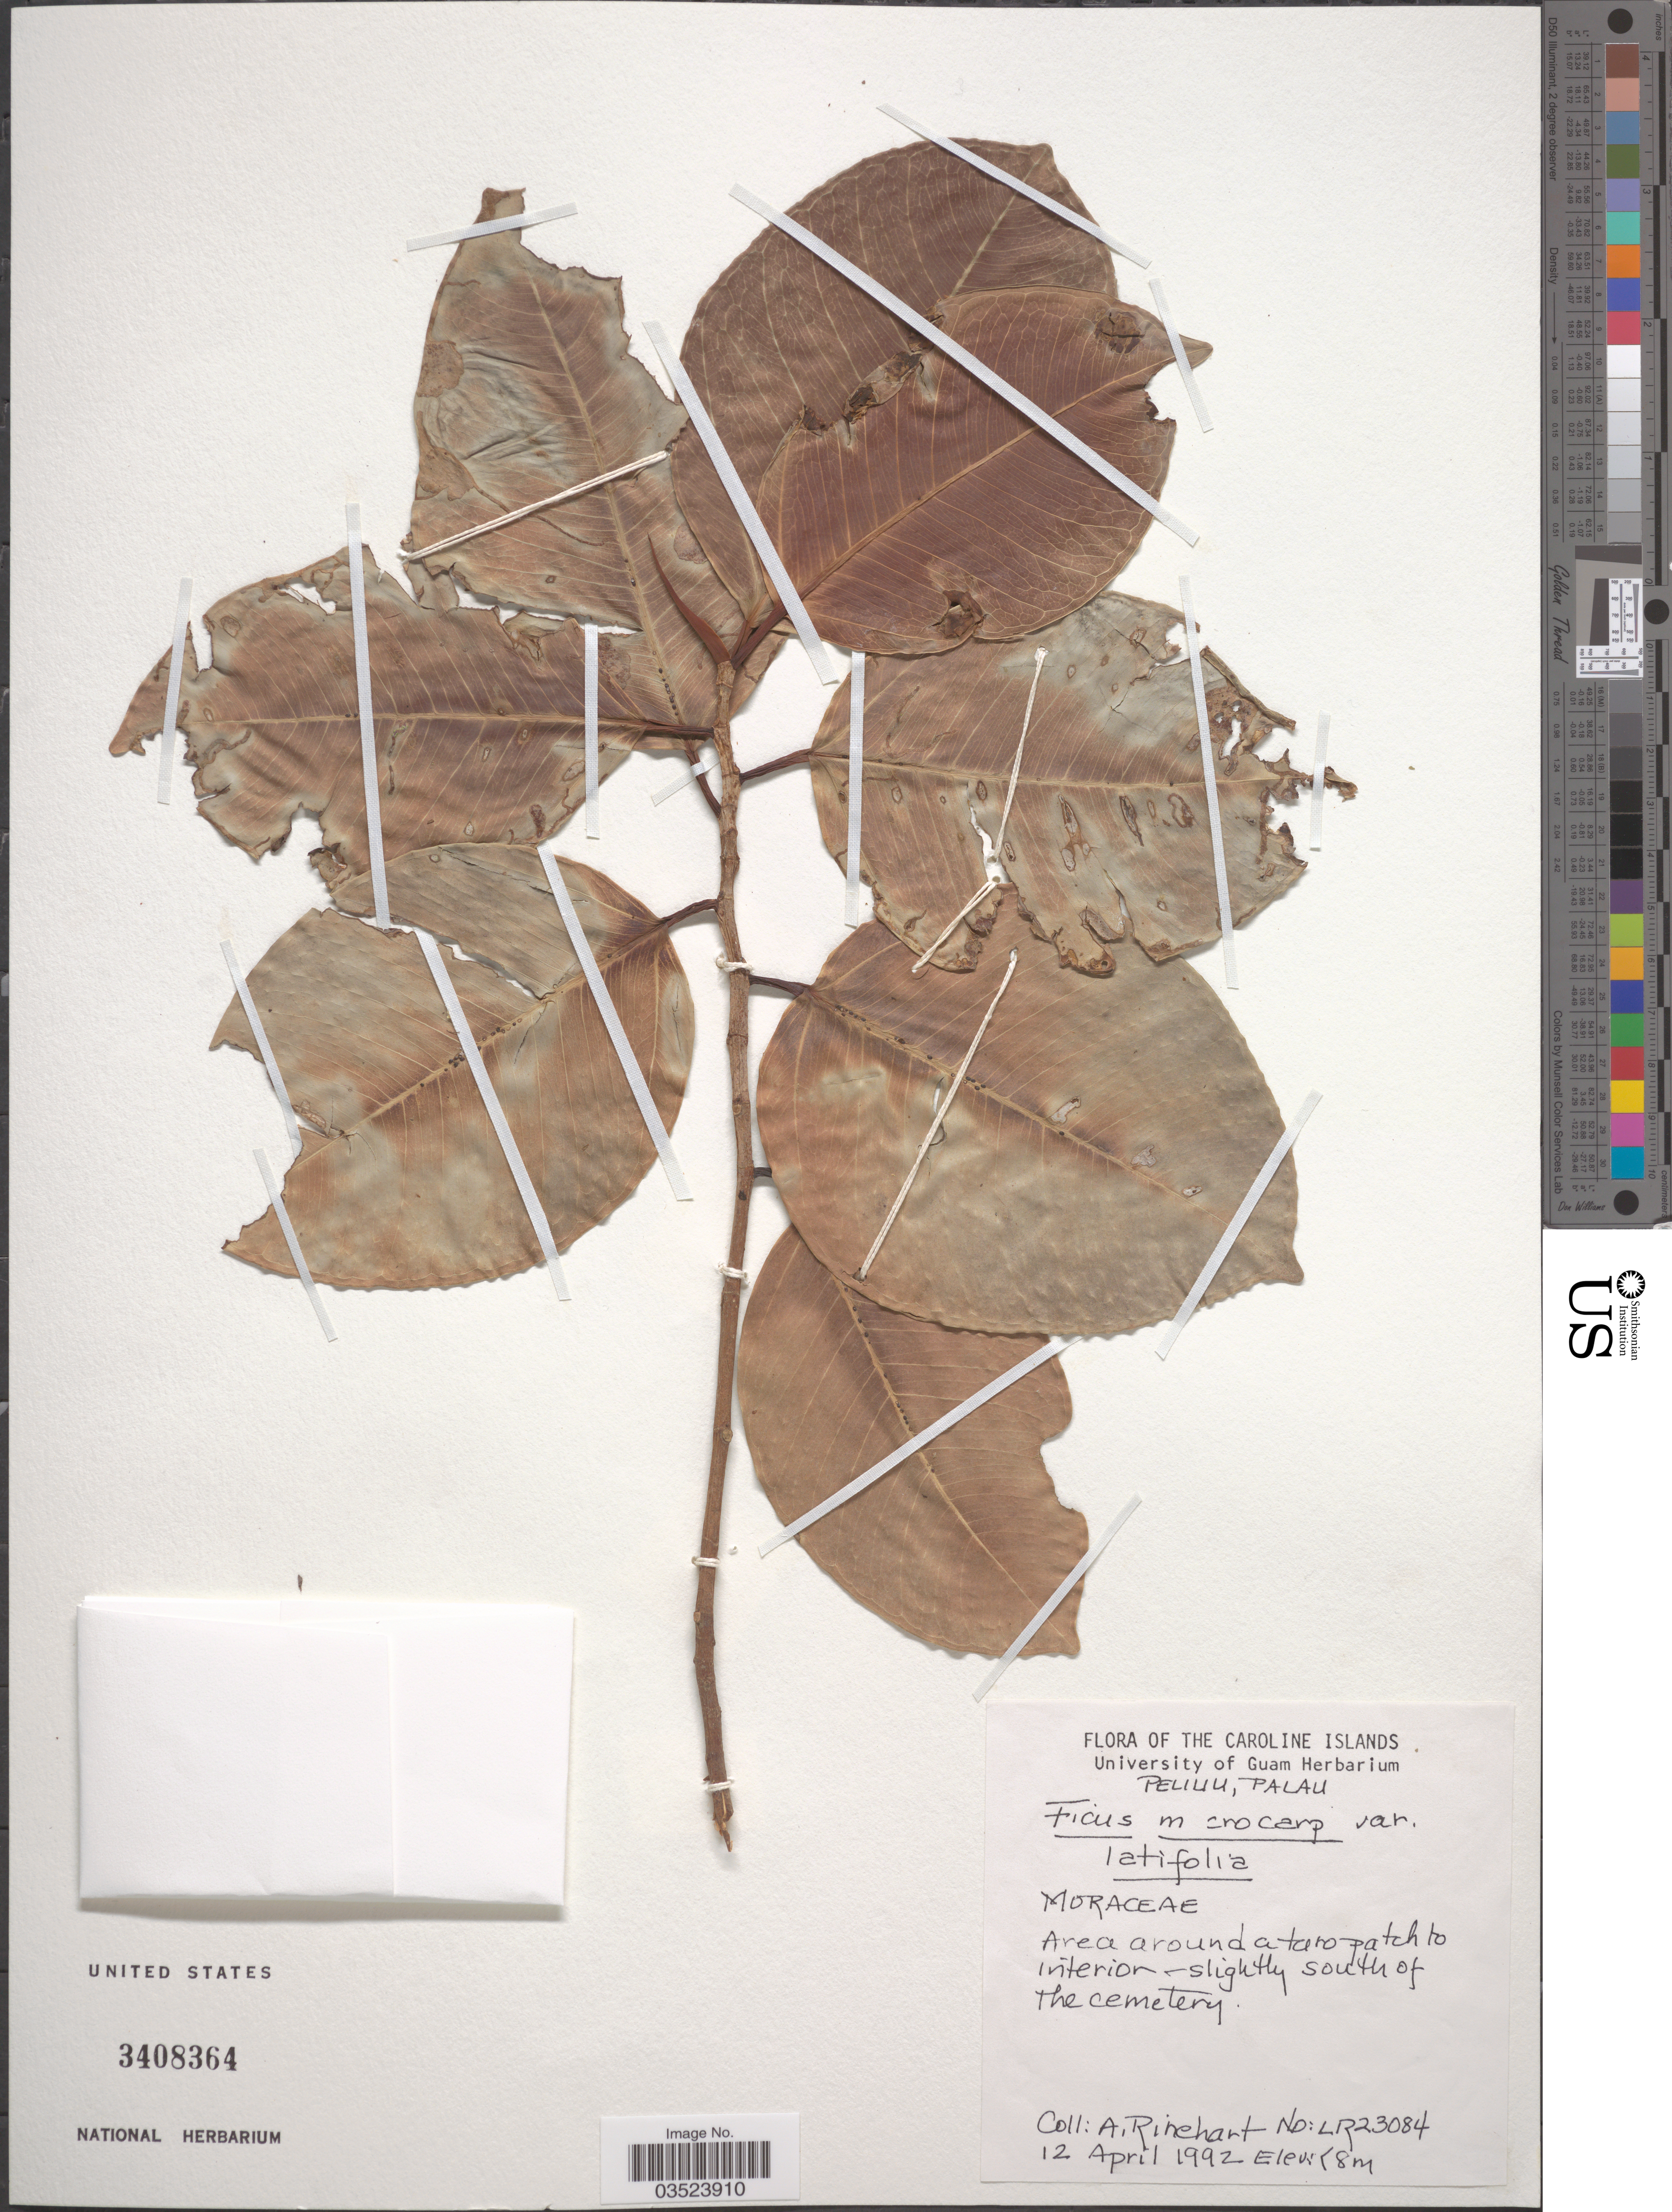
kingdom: Plantae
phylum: Tracheophyta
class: Magnoliopsida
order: Rosales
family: Moraceae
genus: Ficus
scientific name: Ficus microcarpa var. latifolia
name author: (Miq.) Corner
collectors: A. Rinehart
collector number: LR23084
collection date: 1992-04-12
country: Palau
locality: The Caroline Islands. Peliliu, Palau. Area around a taro patch to interior - slightly south of the cemetery.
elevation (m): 8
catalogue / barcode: US 3408364